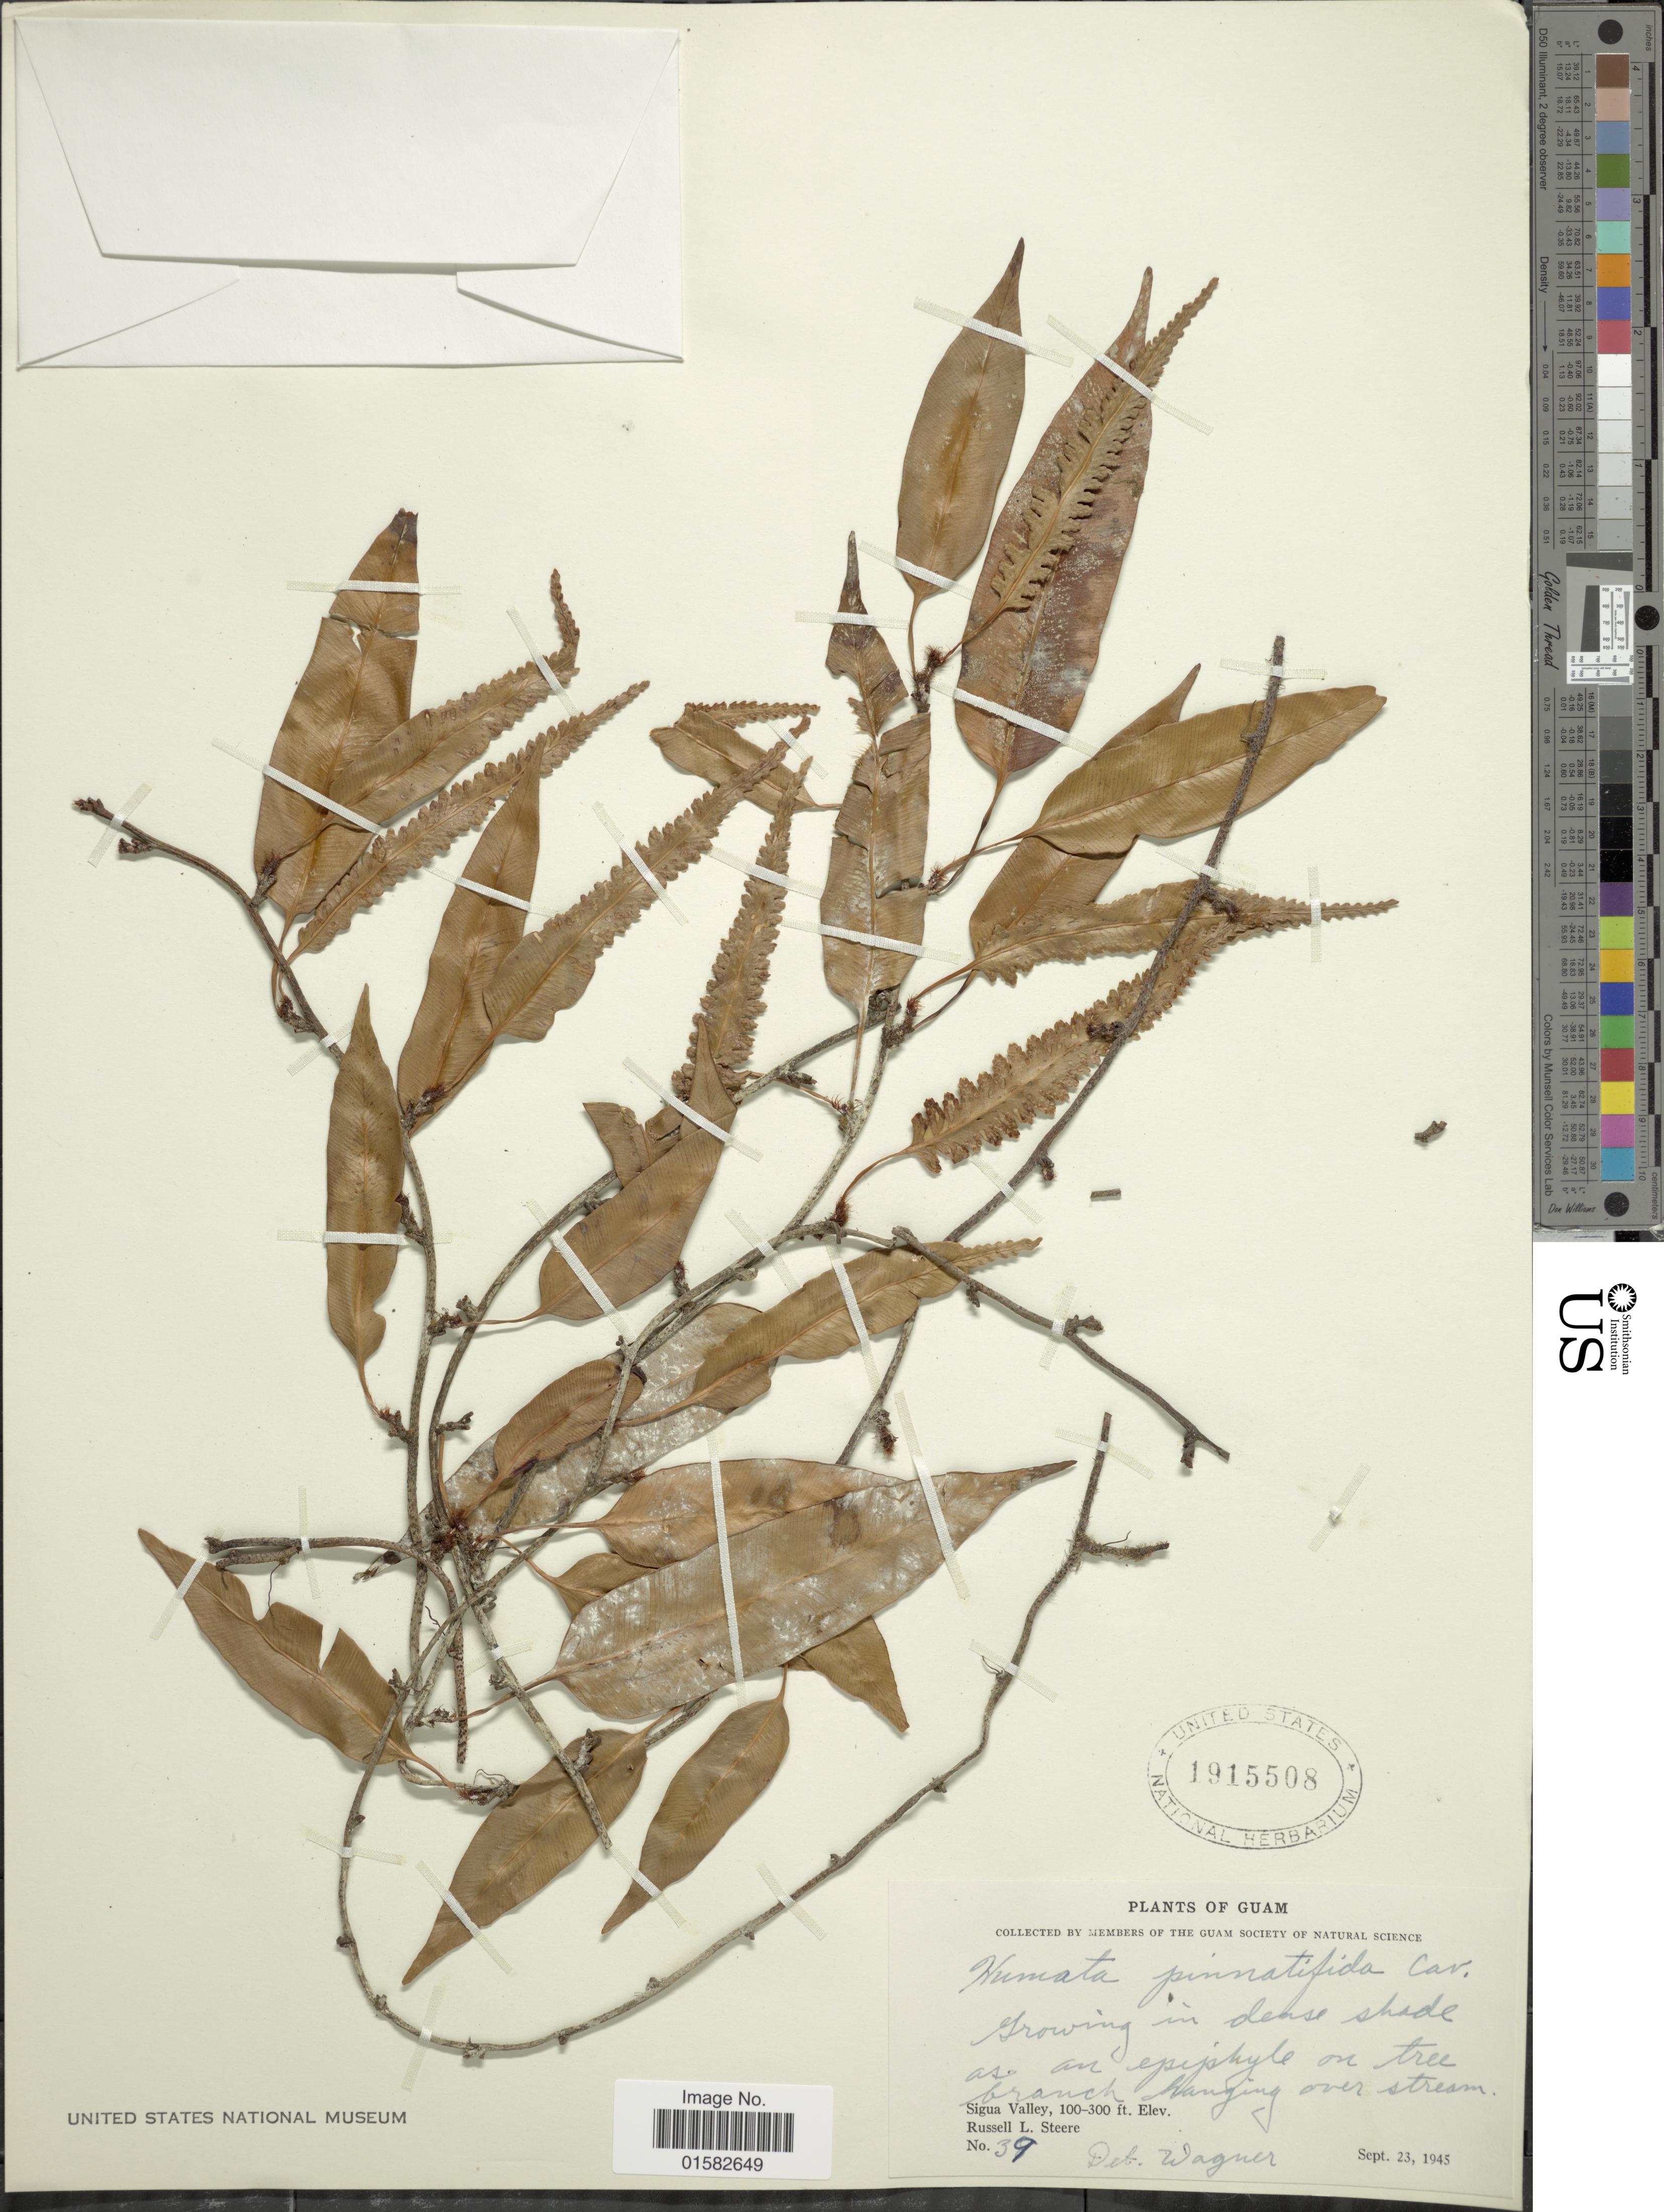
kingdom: Plantae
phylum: Tracheophyta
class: Polypodiopsida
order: Polypodiales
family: Davalliaceae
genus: Humata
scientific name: Humata heterophylla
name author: (Sm.) Desv.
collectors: R. L. Steere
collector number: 39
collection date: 1945-09-23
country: Guam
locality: Guam, Sigua Valley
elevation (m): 30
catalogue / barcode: US 1915508